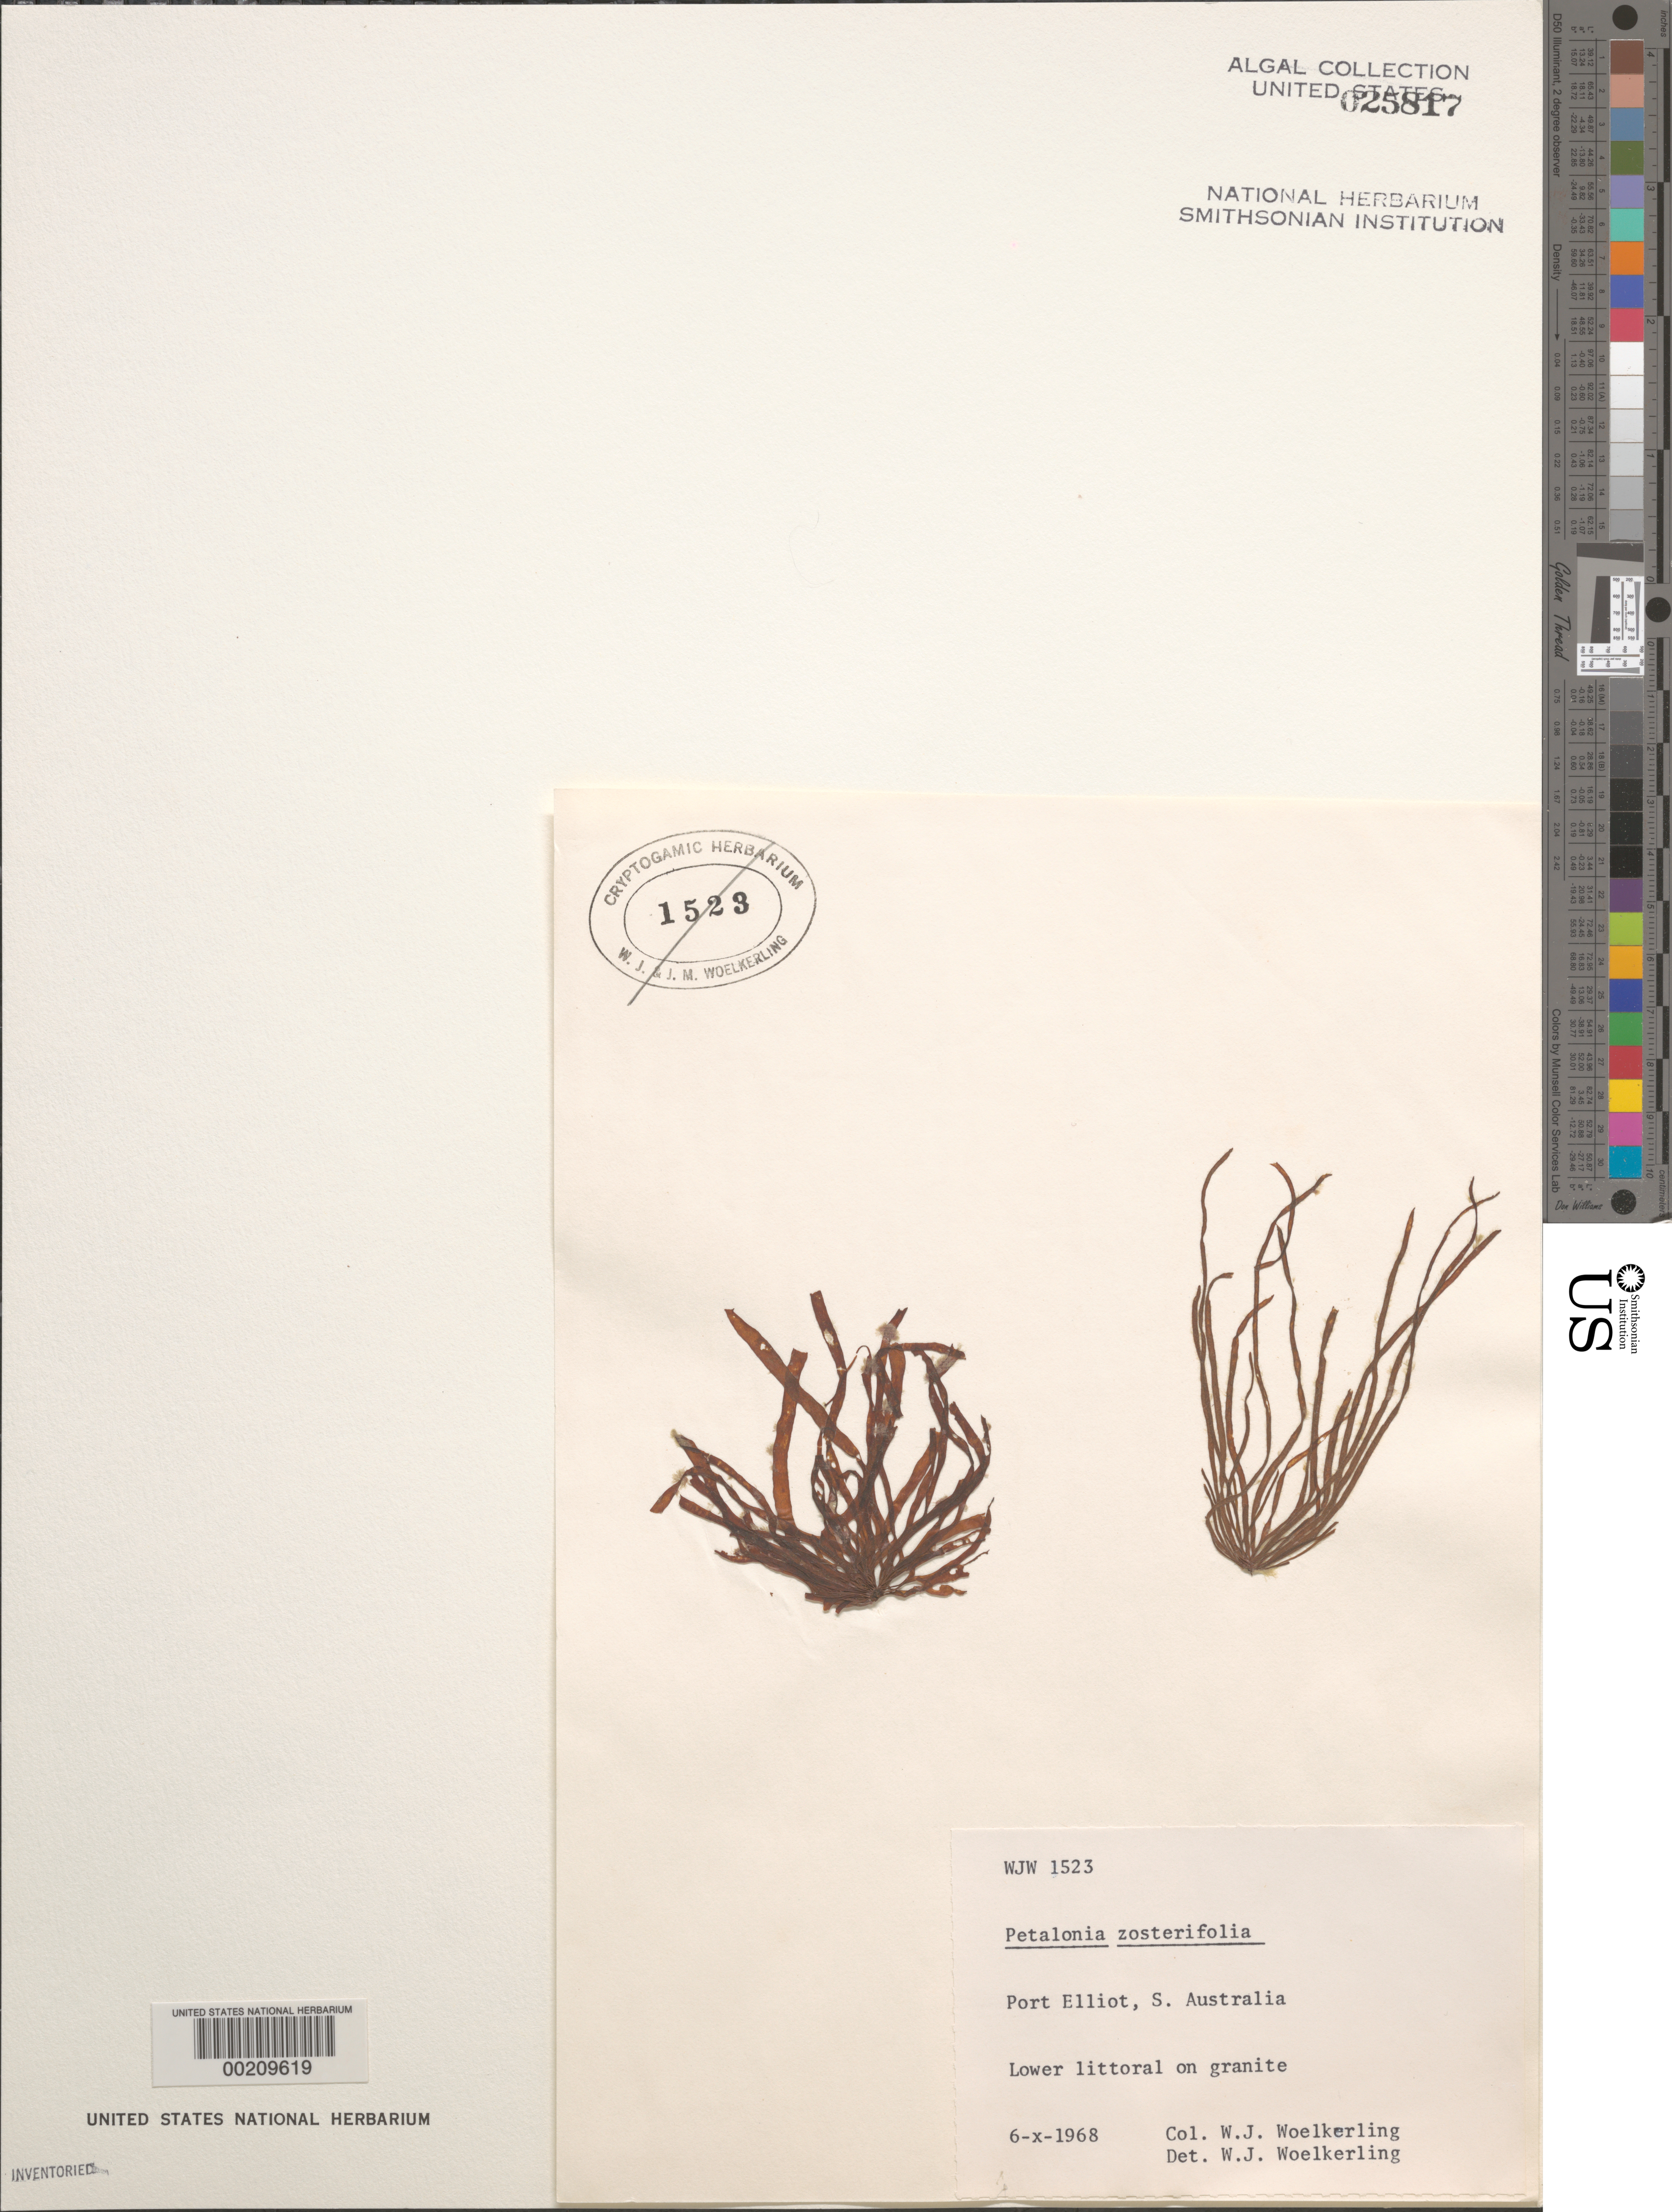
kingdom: Chromista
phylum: Ochrophyta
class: Phaeophyceae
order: Scytosiphonales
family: Scytosiphonaceae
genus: Petalonia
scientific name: Petalonia zosterifolia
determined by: Woelkerling, W. J.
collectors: W. Woelkerling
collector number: WJW 1523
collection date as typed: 06 Oct 1968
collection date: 1968-10-06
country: Australia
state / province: South Australia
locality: Port Elliot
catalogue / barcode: US 25817